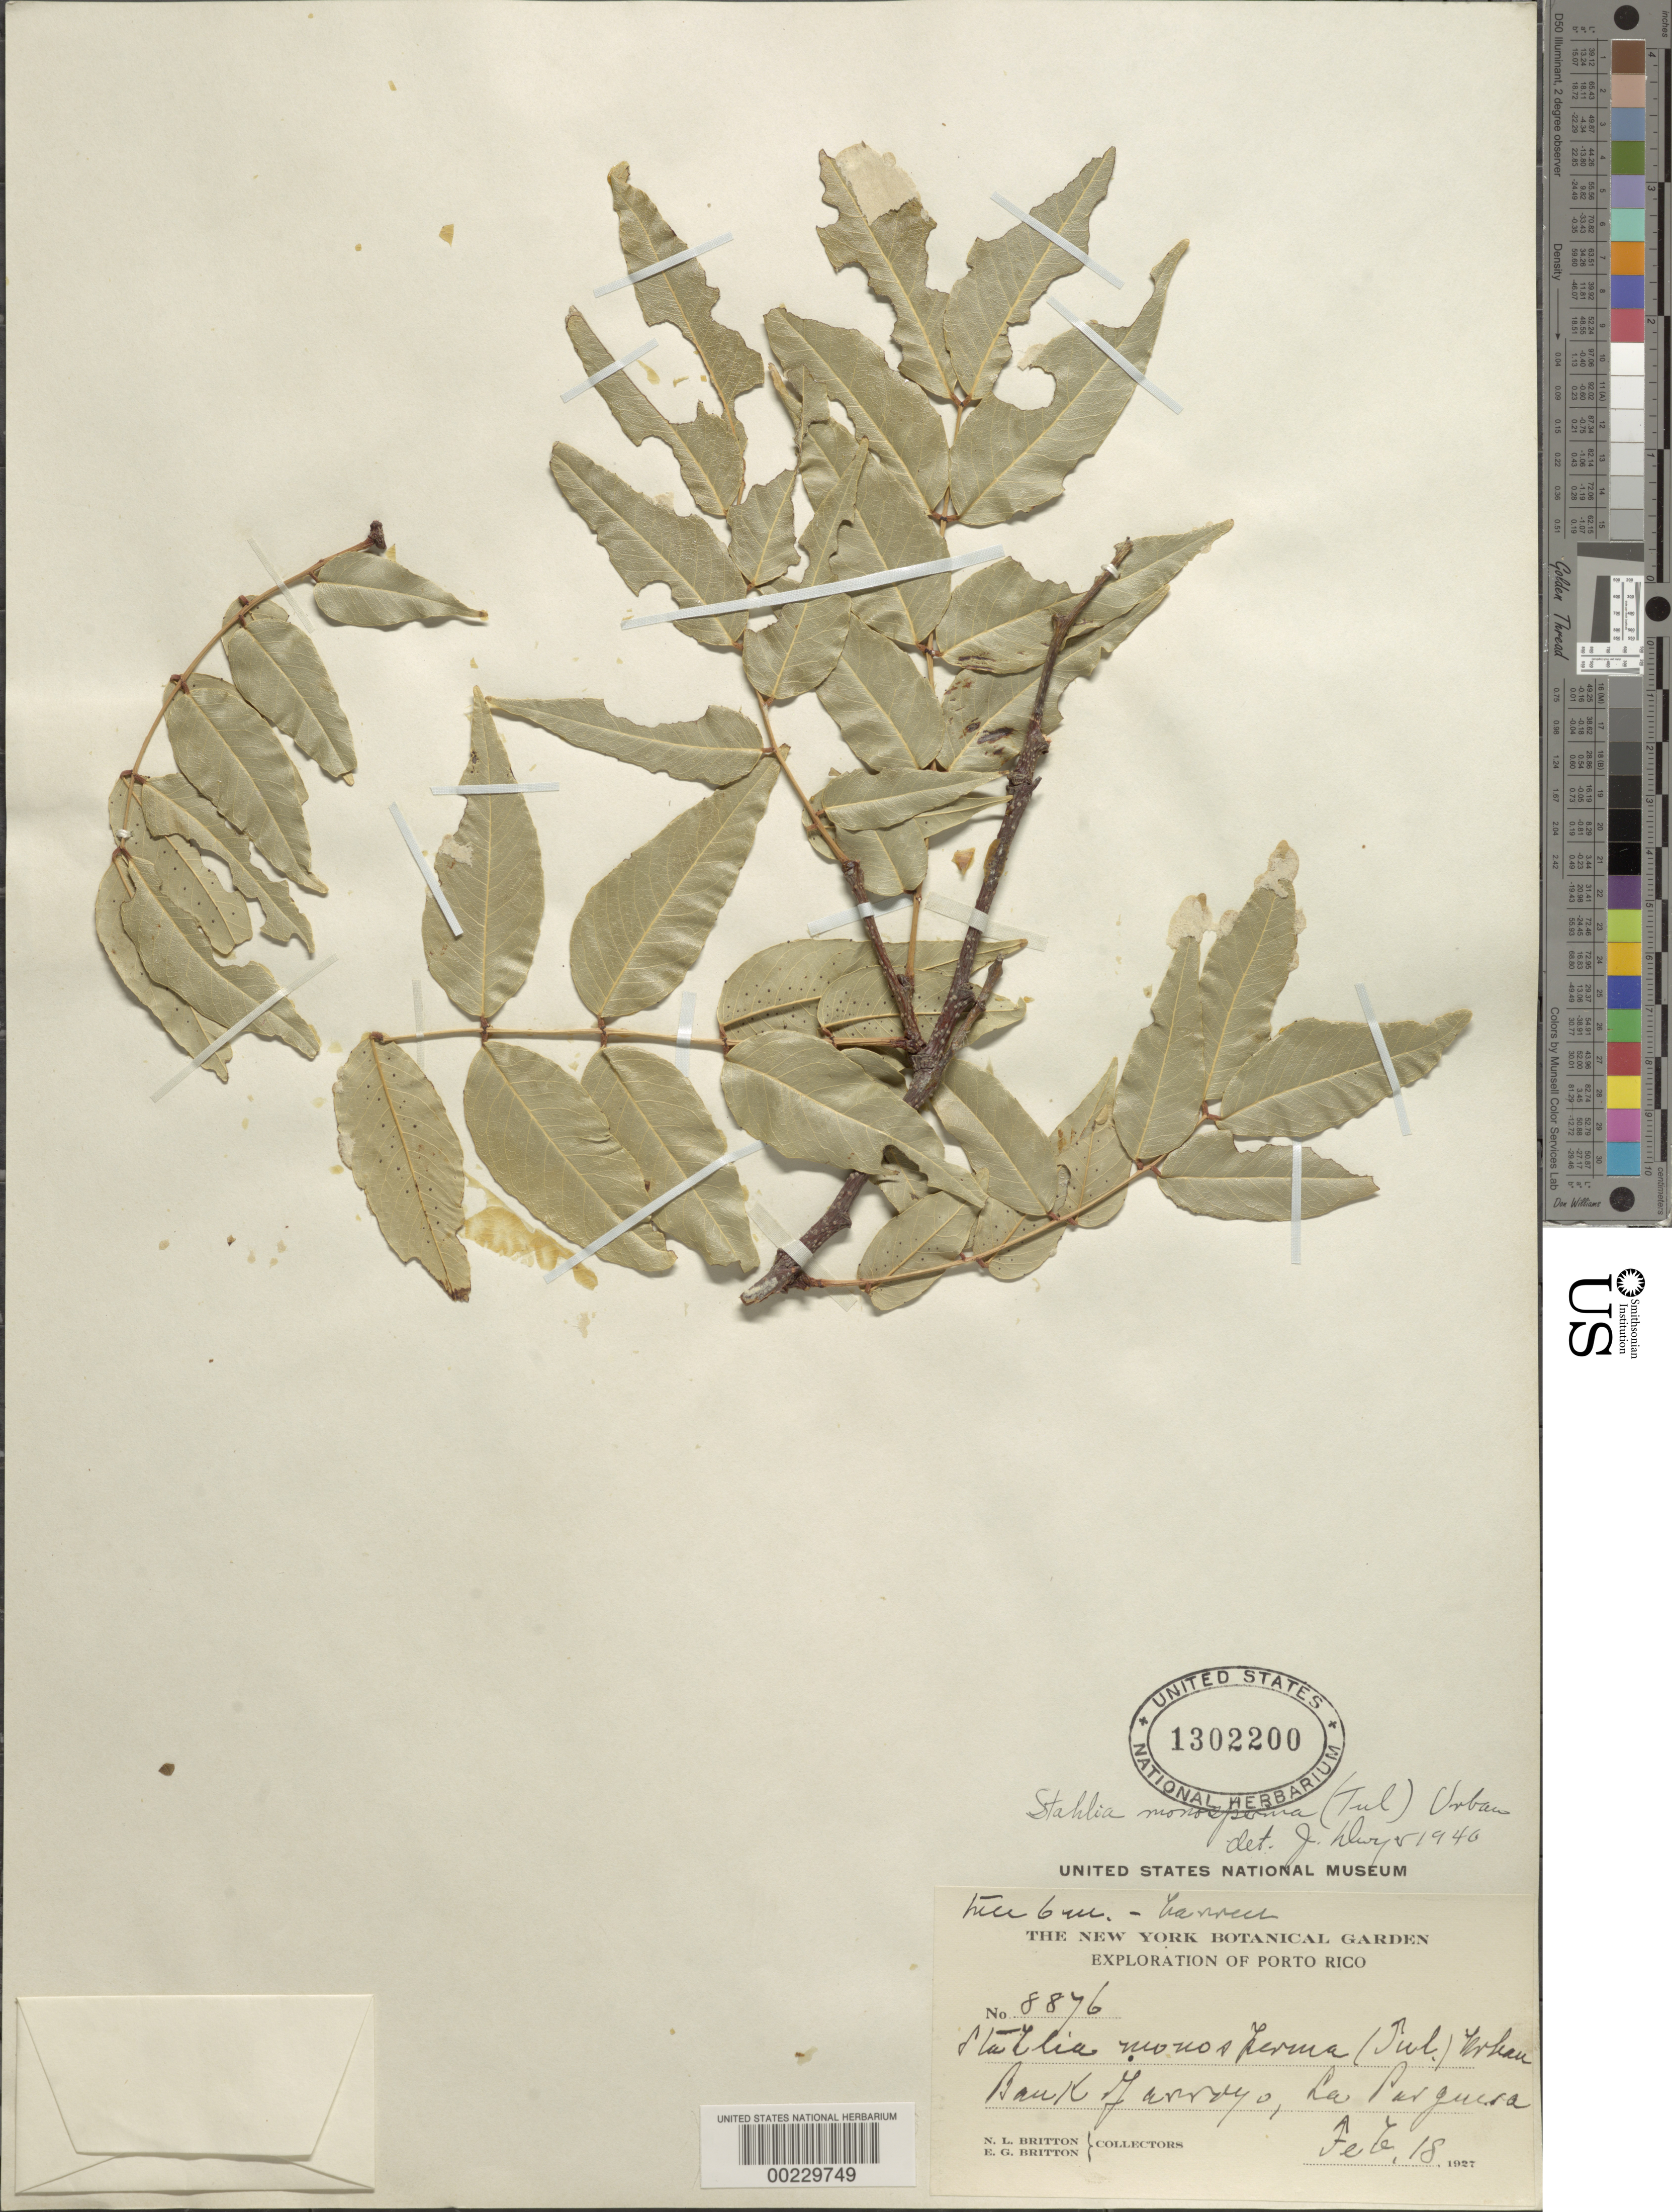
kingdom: Plantae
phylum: Tracheophyta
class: Magnoliopsida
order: Fabales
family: Fabaceae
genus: Libidibia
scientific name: Libidibia monosperma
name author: (Tul.) Gagnon & G.P. Lewis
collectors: N. Britton & E. G. Britton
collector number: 8876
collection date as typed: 18 Feb 1927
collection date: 1927-02-18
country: Puerto Rico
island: Greater Antilles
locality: La parquera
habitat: Bank of arroyo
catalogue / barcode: US 1302200